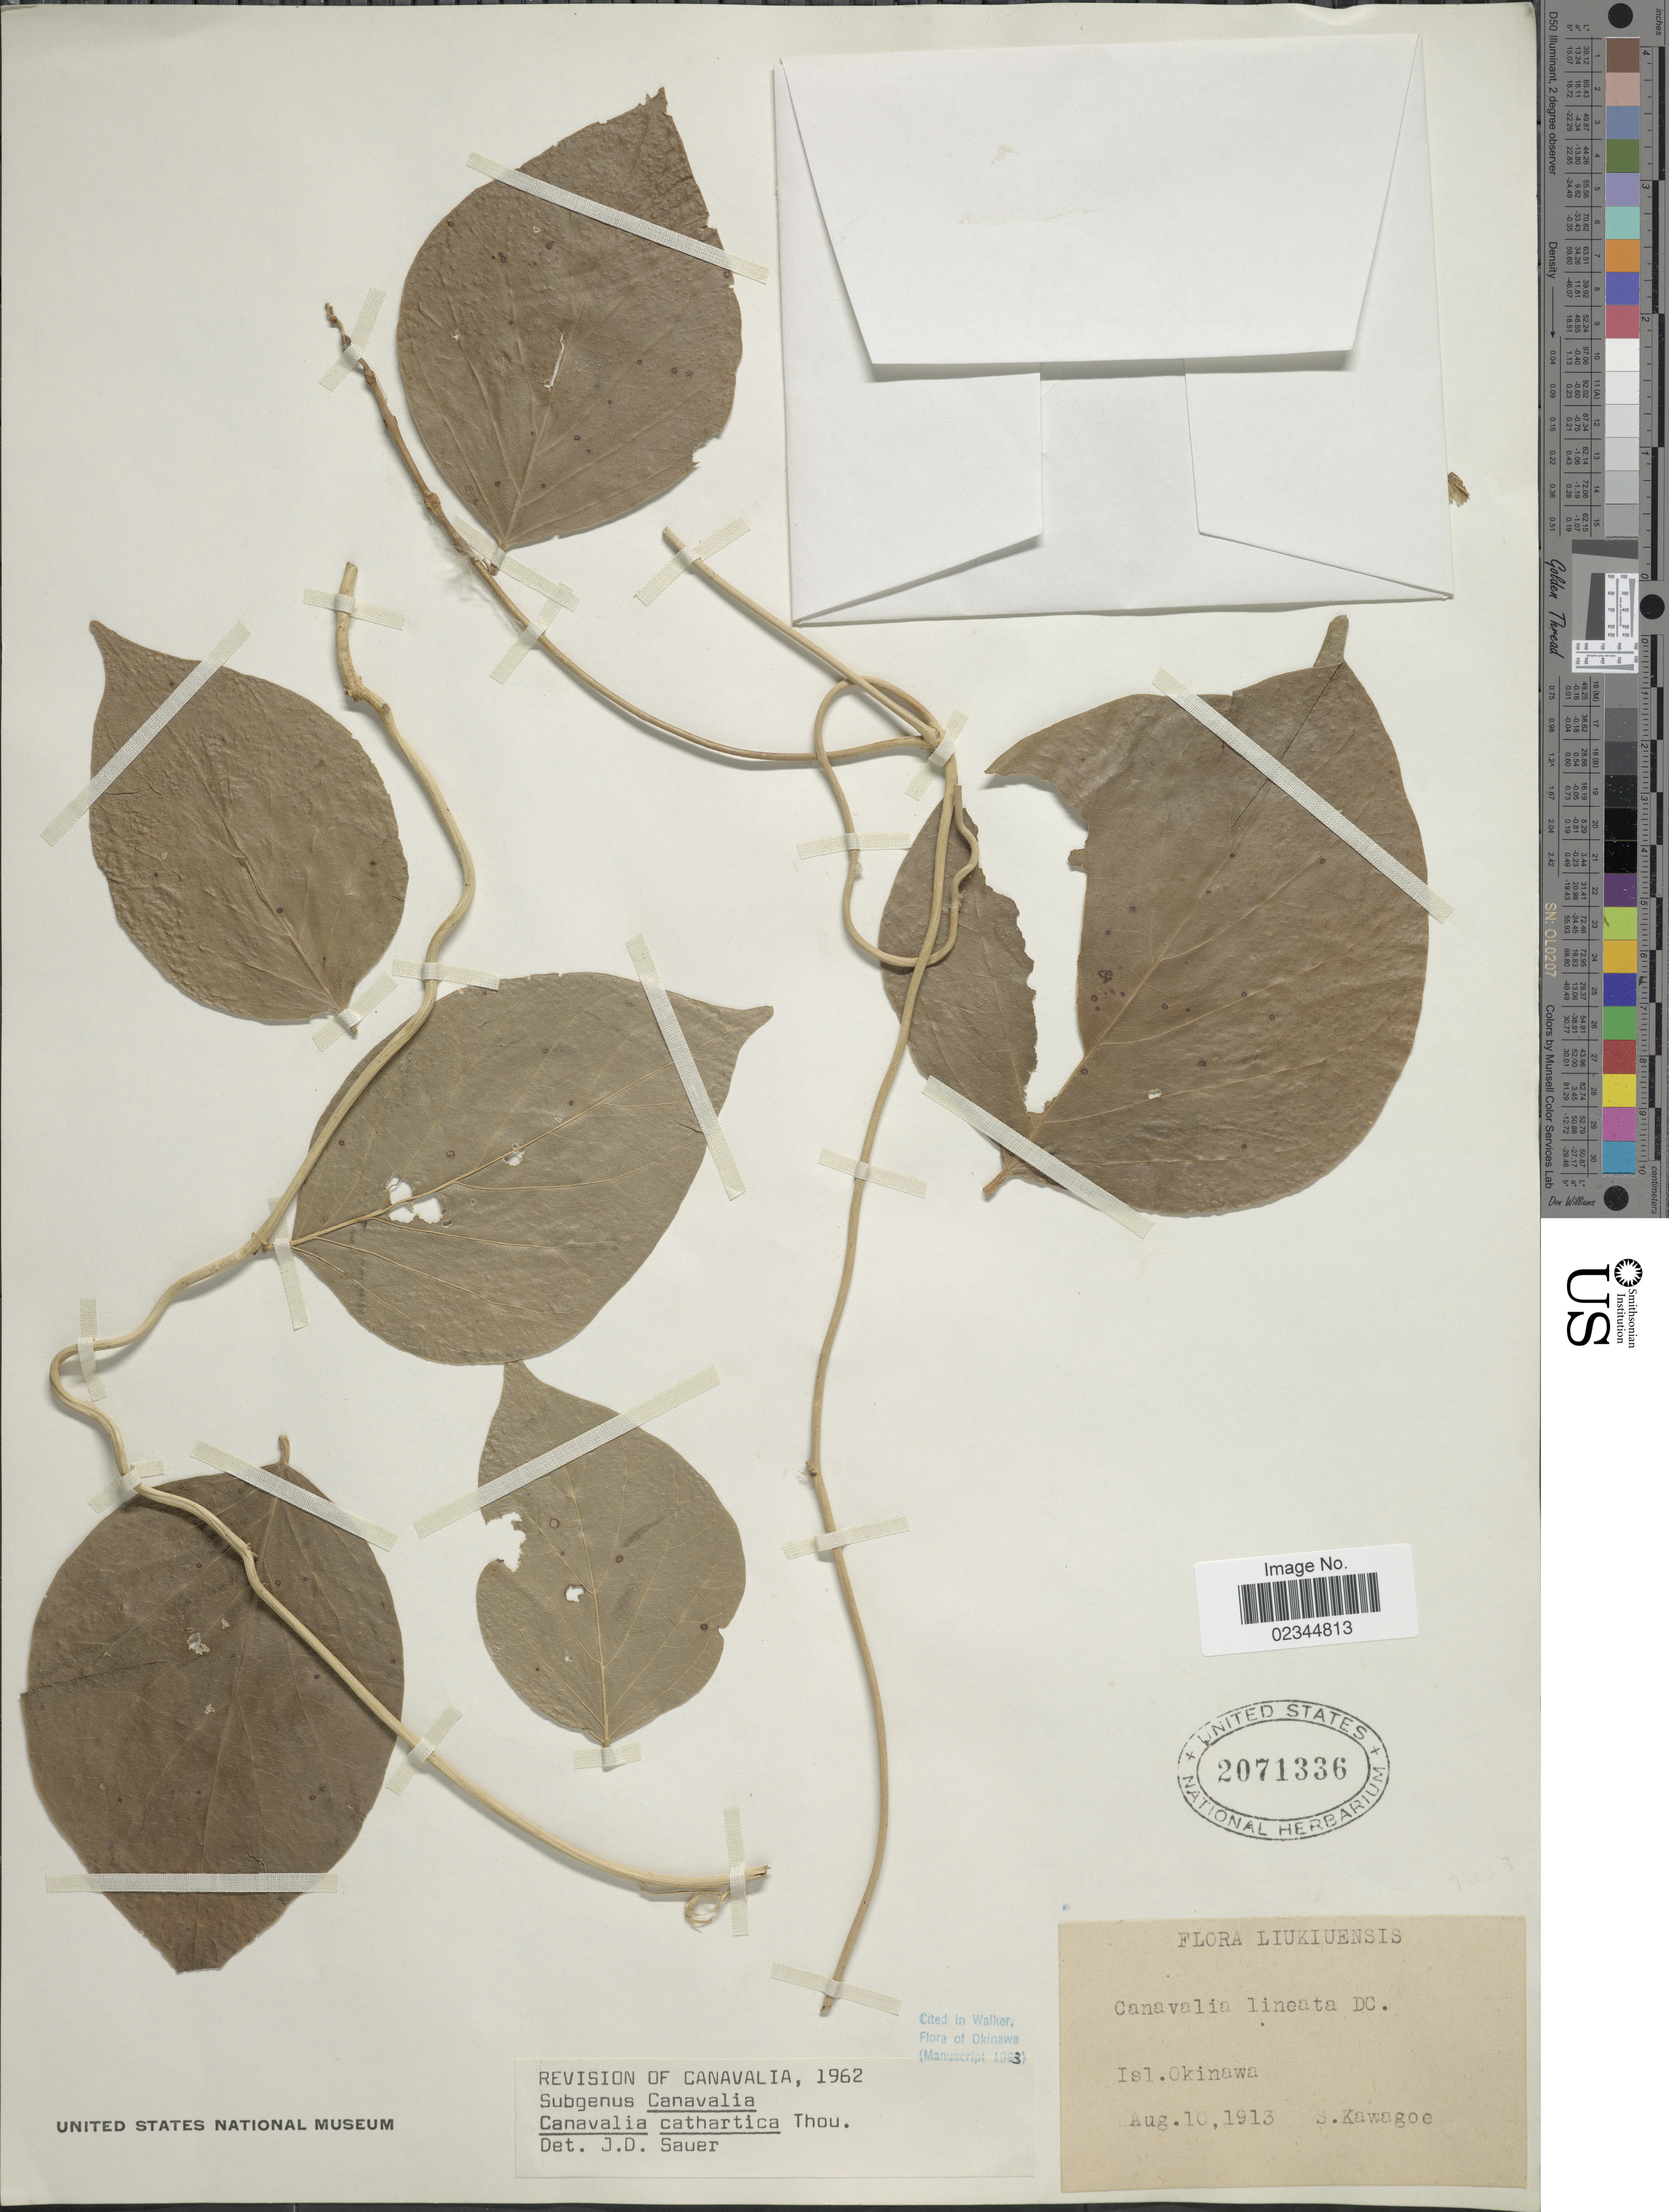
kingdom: Plantae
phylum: Tracheophyta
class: Magnoliopsida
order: Fabales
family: Fabaceae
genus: Canavalia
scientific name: Canavalia cathartica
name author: Thouars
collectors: S. Kawagoe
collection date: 1913-08-10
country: Japan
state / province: Okinawa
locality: Liukiuensis. Isl. Okinawa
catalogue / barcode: US 2071336